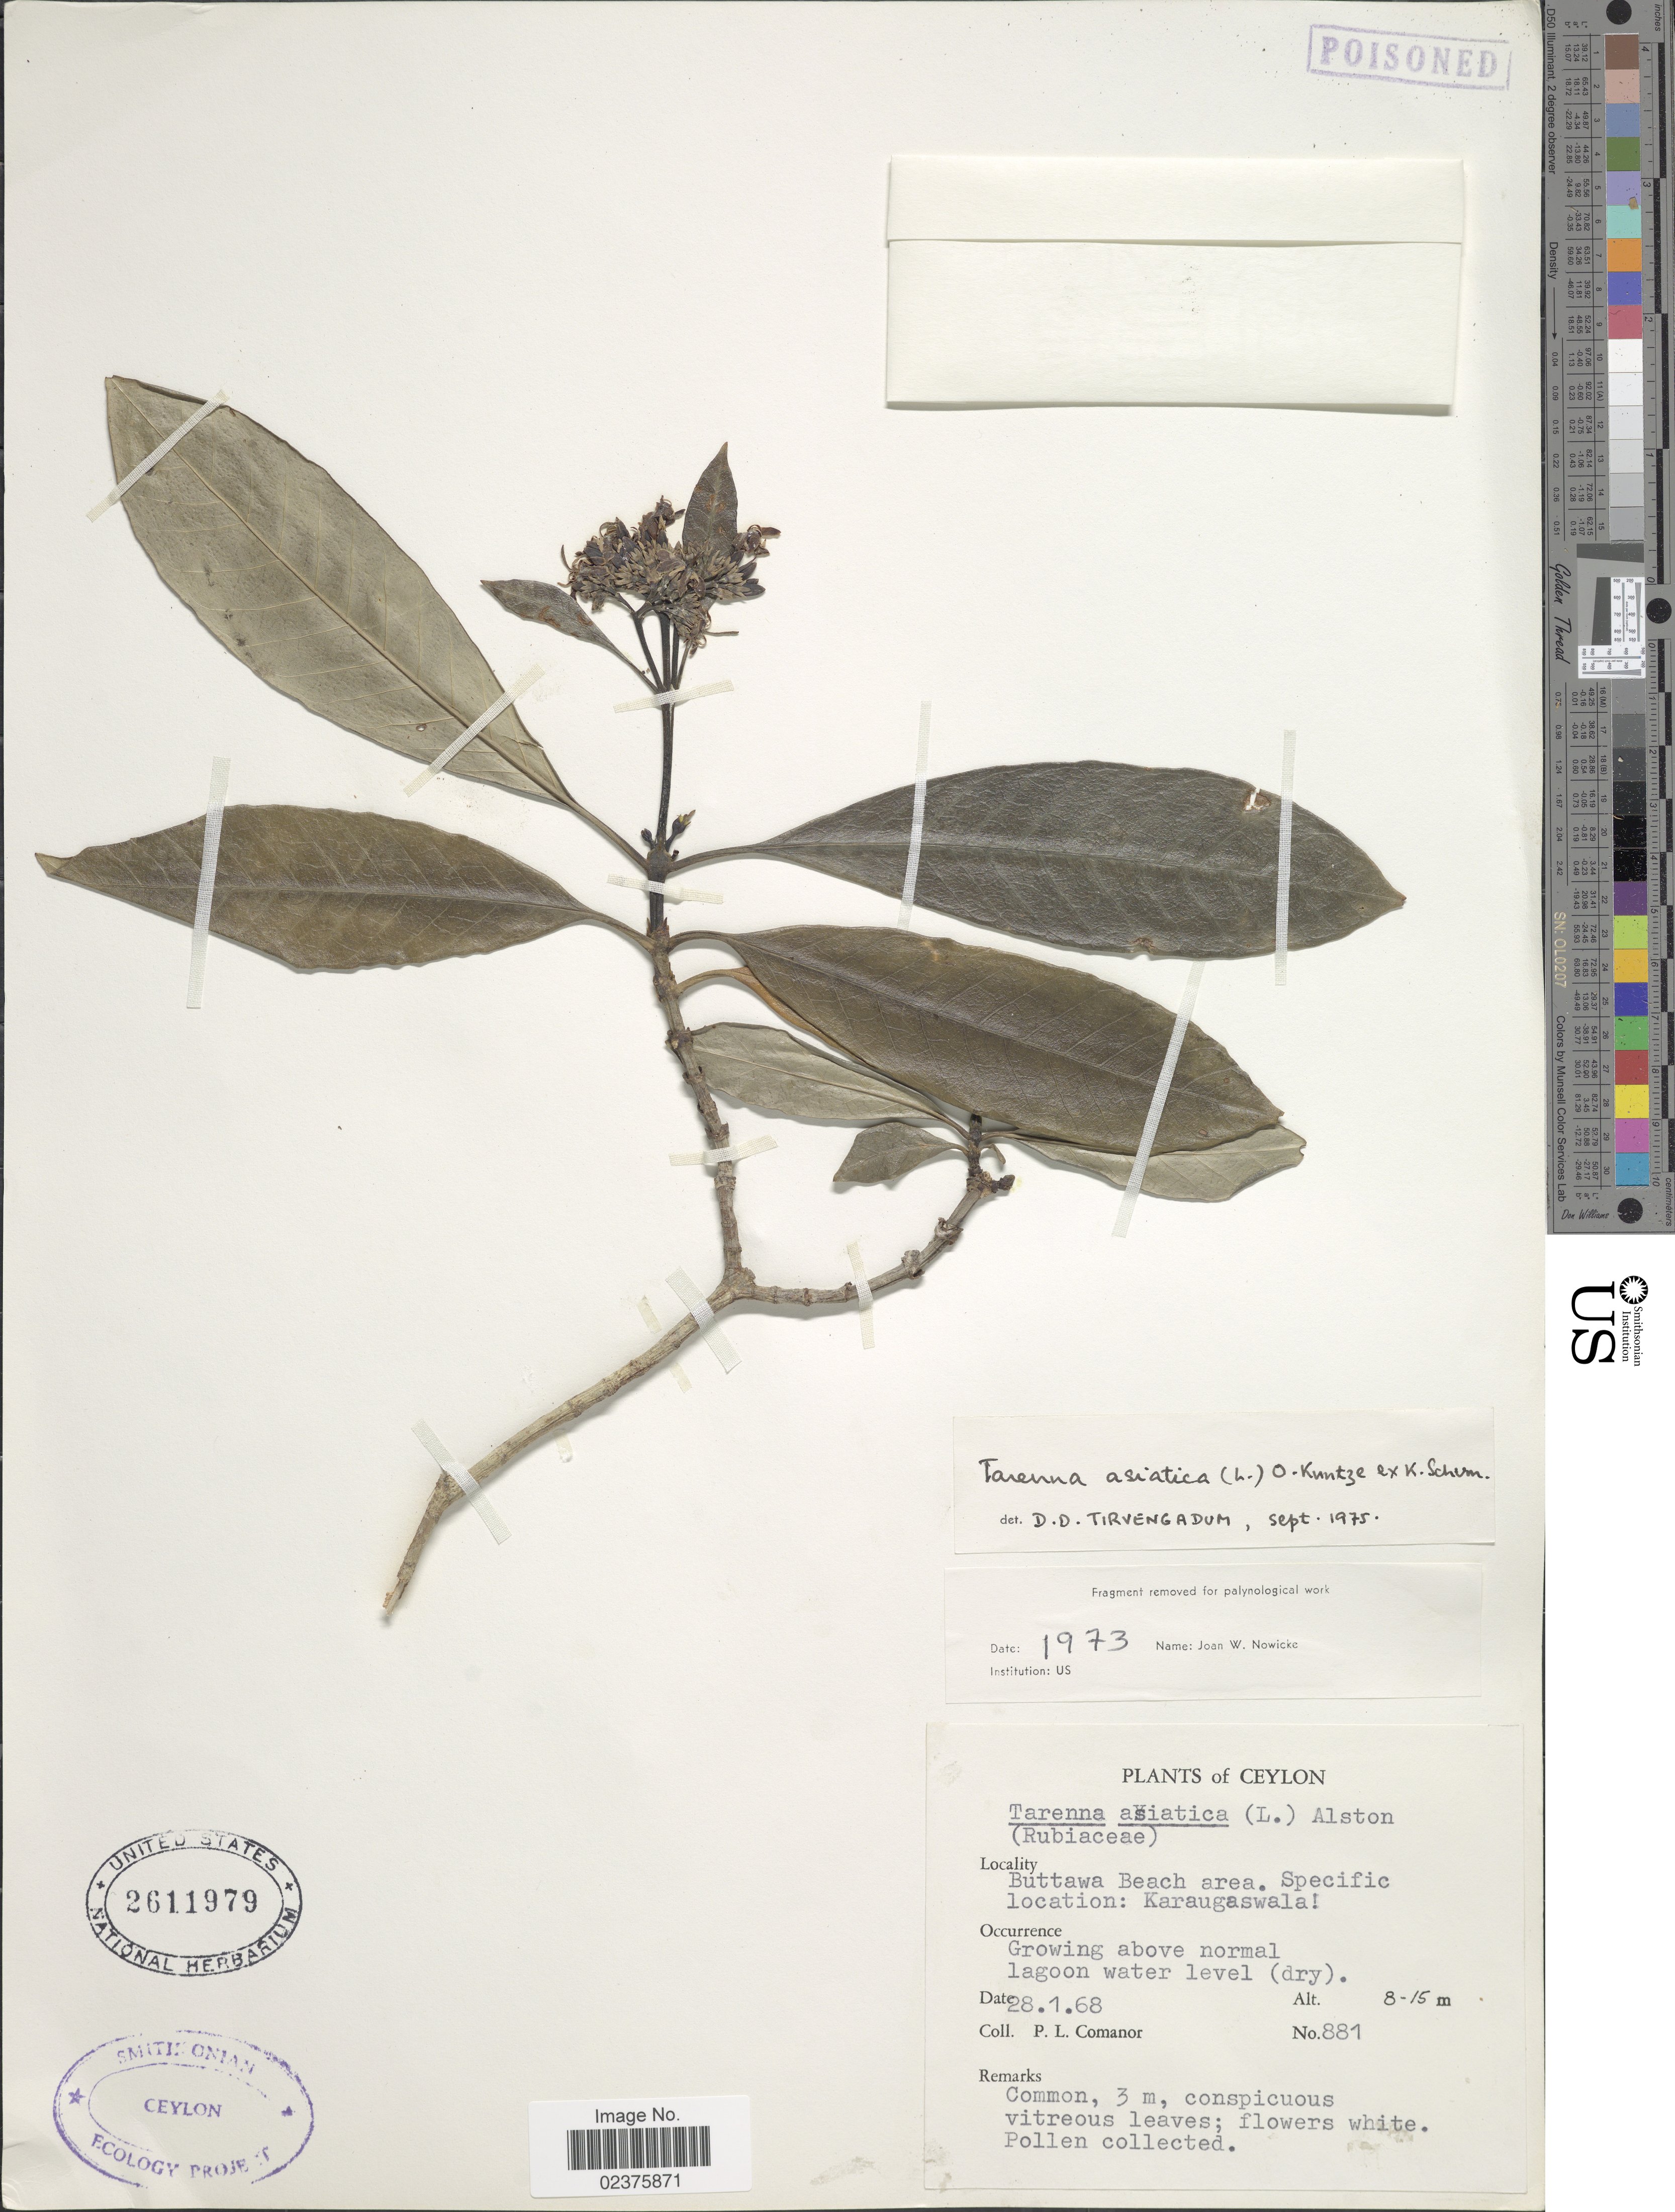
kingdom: Plantae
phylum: Tracheophyta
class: Magnoliopsida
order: Gentianales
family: Rubiaceae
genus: Tarenna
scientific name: Tarenna asiatica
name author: (L.) Kuntze ex K. Schum.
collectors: P. Comanor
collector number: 881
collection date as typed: Transcribed d/m/y: 28/1/68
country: Sri Lanka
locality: Ceylon, Buttawa Beach area, Specific location: Karaugaswala, above normal lagoon water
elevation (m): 8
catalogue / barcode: US 2611979